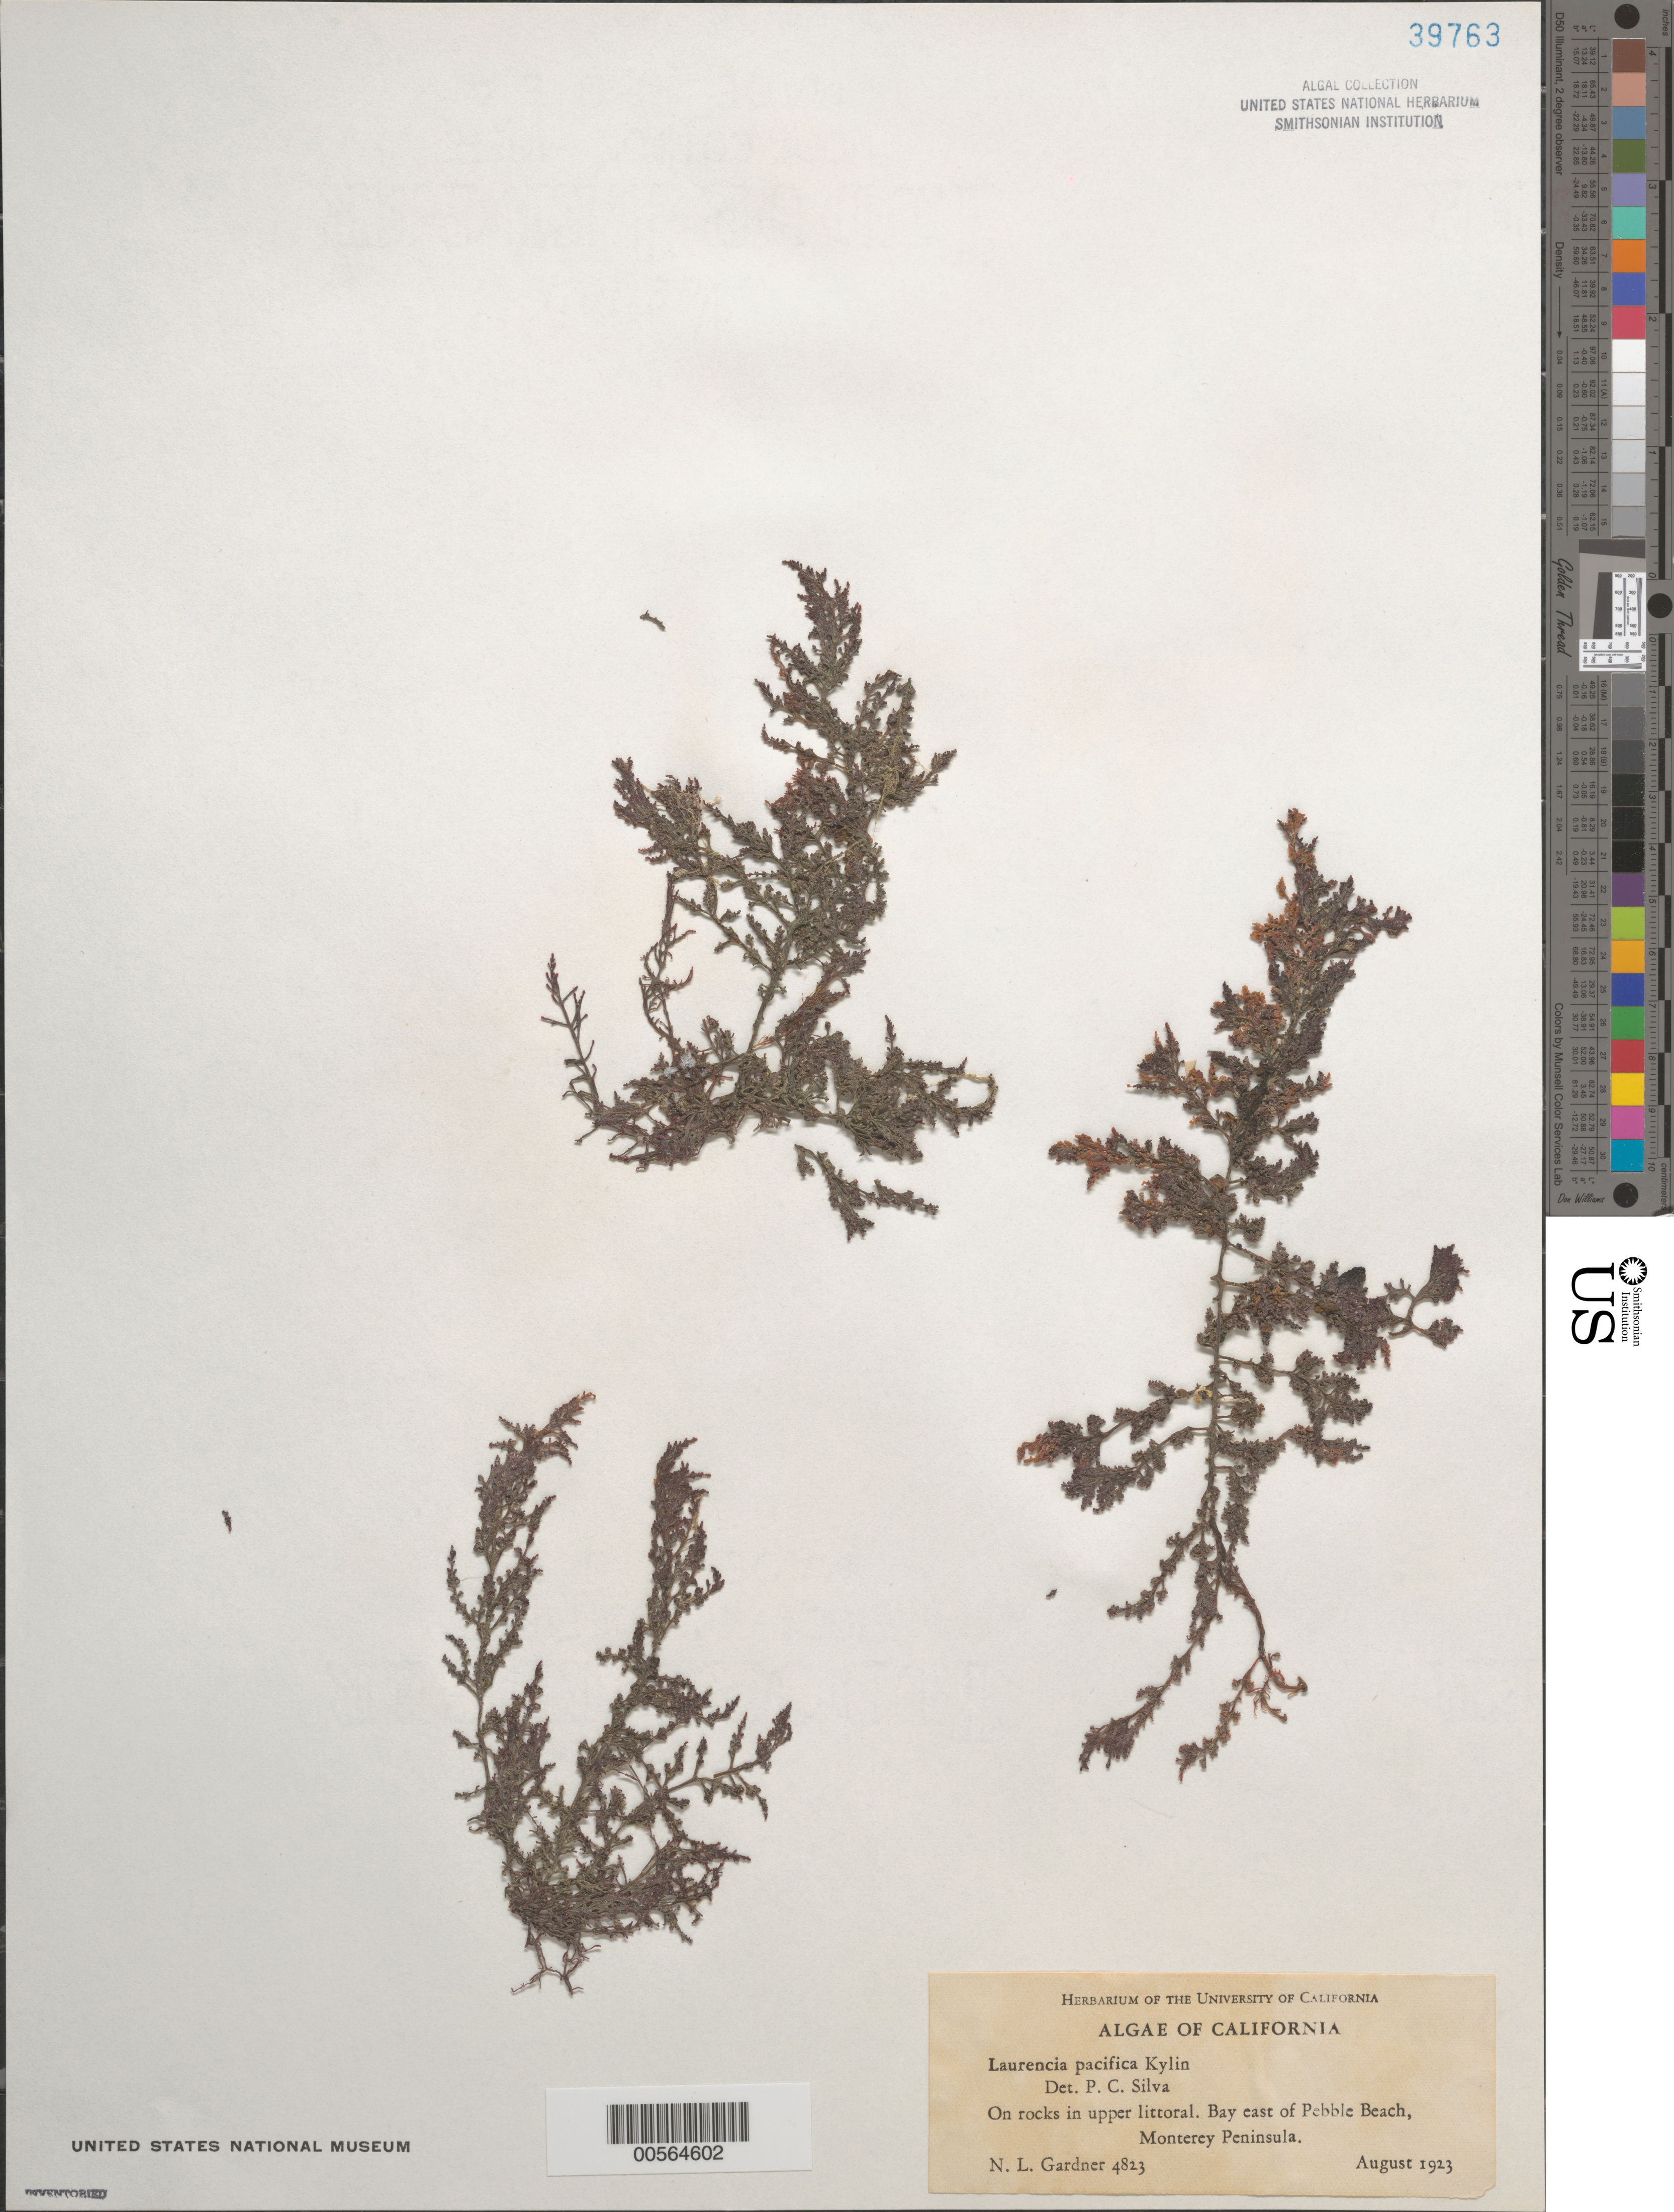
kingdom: Plantae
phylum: Rhodophyta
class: Florideophyceae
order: Ceramiales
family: Rhodomelaceae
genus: Laurencia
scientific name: Laurencia pacifica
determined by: Silva, P. C.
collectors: N. Gardner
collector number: NLG 4823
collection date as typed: Aug 1923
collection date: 1923-08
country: United States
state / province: California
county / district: Monterey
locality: Bay east of Pebble Beach, Monterey Peninsula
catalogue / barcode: US 39763